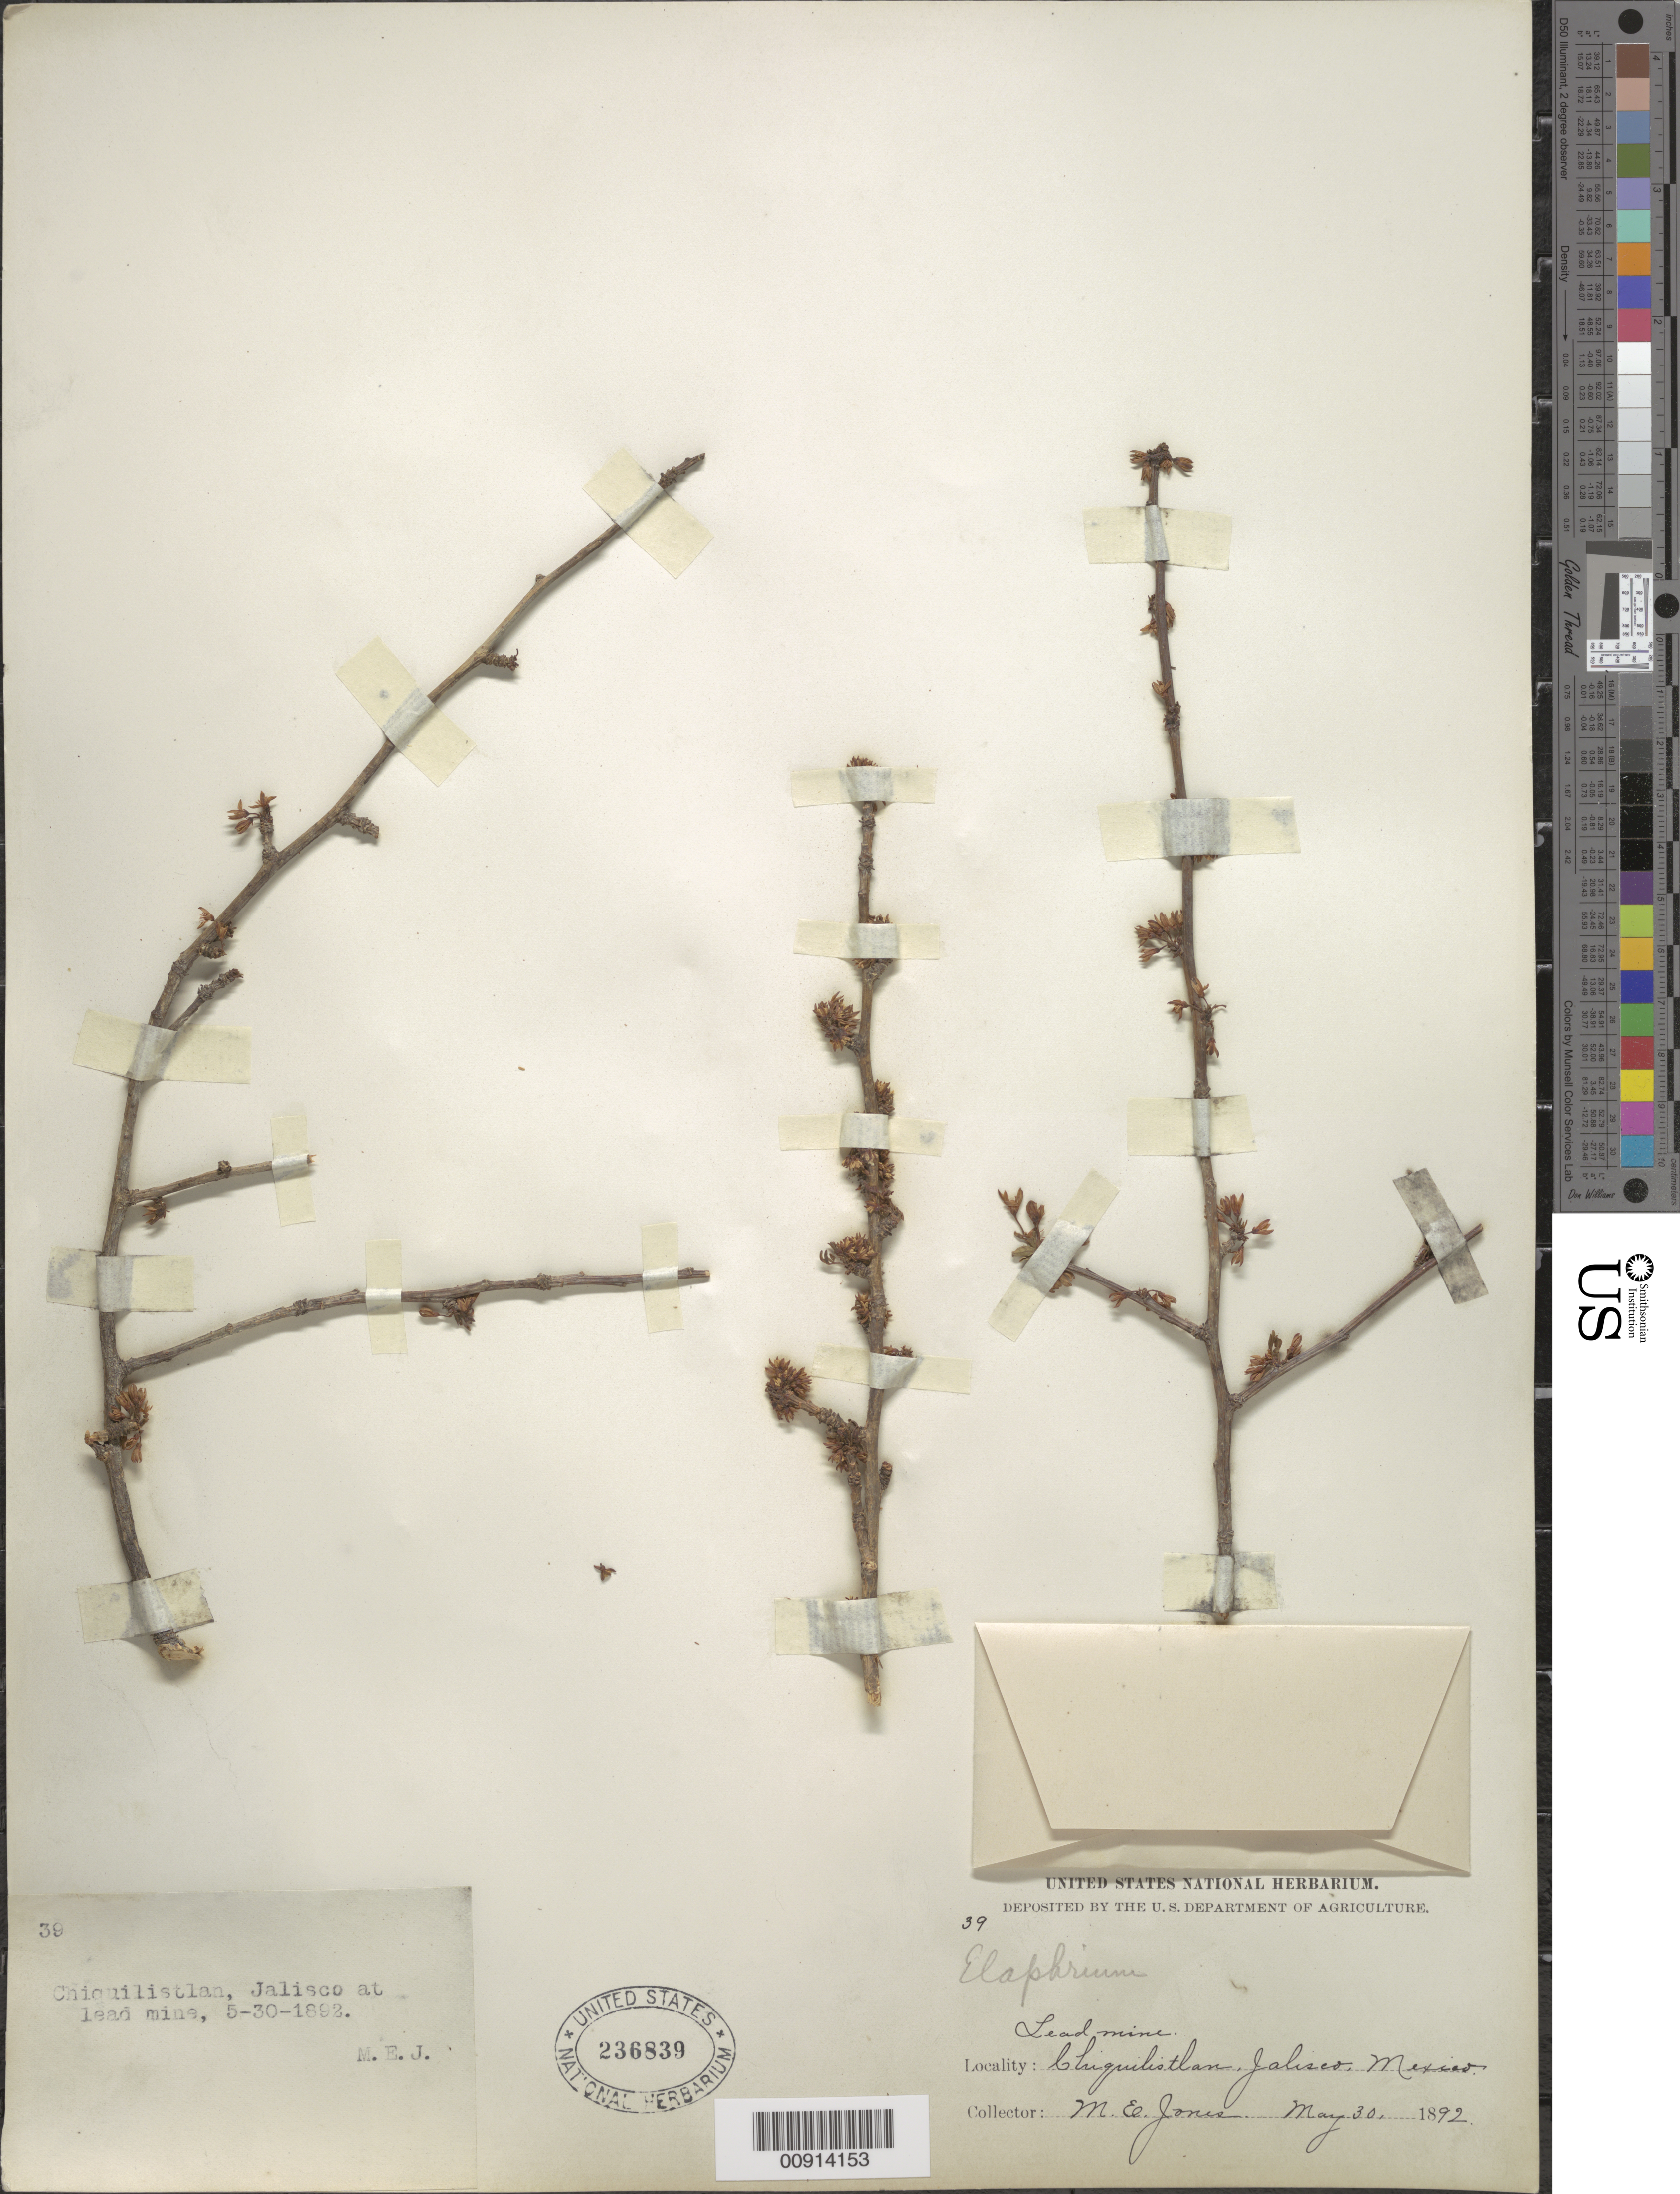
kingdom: Plantae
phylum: Tracheophyta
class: Magnoliopsida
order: Sapindales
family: Burseraceae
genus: Bursera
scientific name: Bursera sp.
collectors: M. E. Jones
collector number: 39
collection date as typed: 30 May 1892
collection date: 1892-05-30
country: Mexico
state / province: Jalisco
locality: Chiquilistlan, Jalisco at lead mine.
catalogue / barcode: US 236839